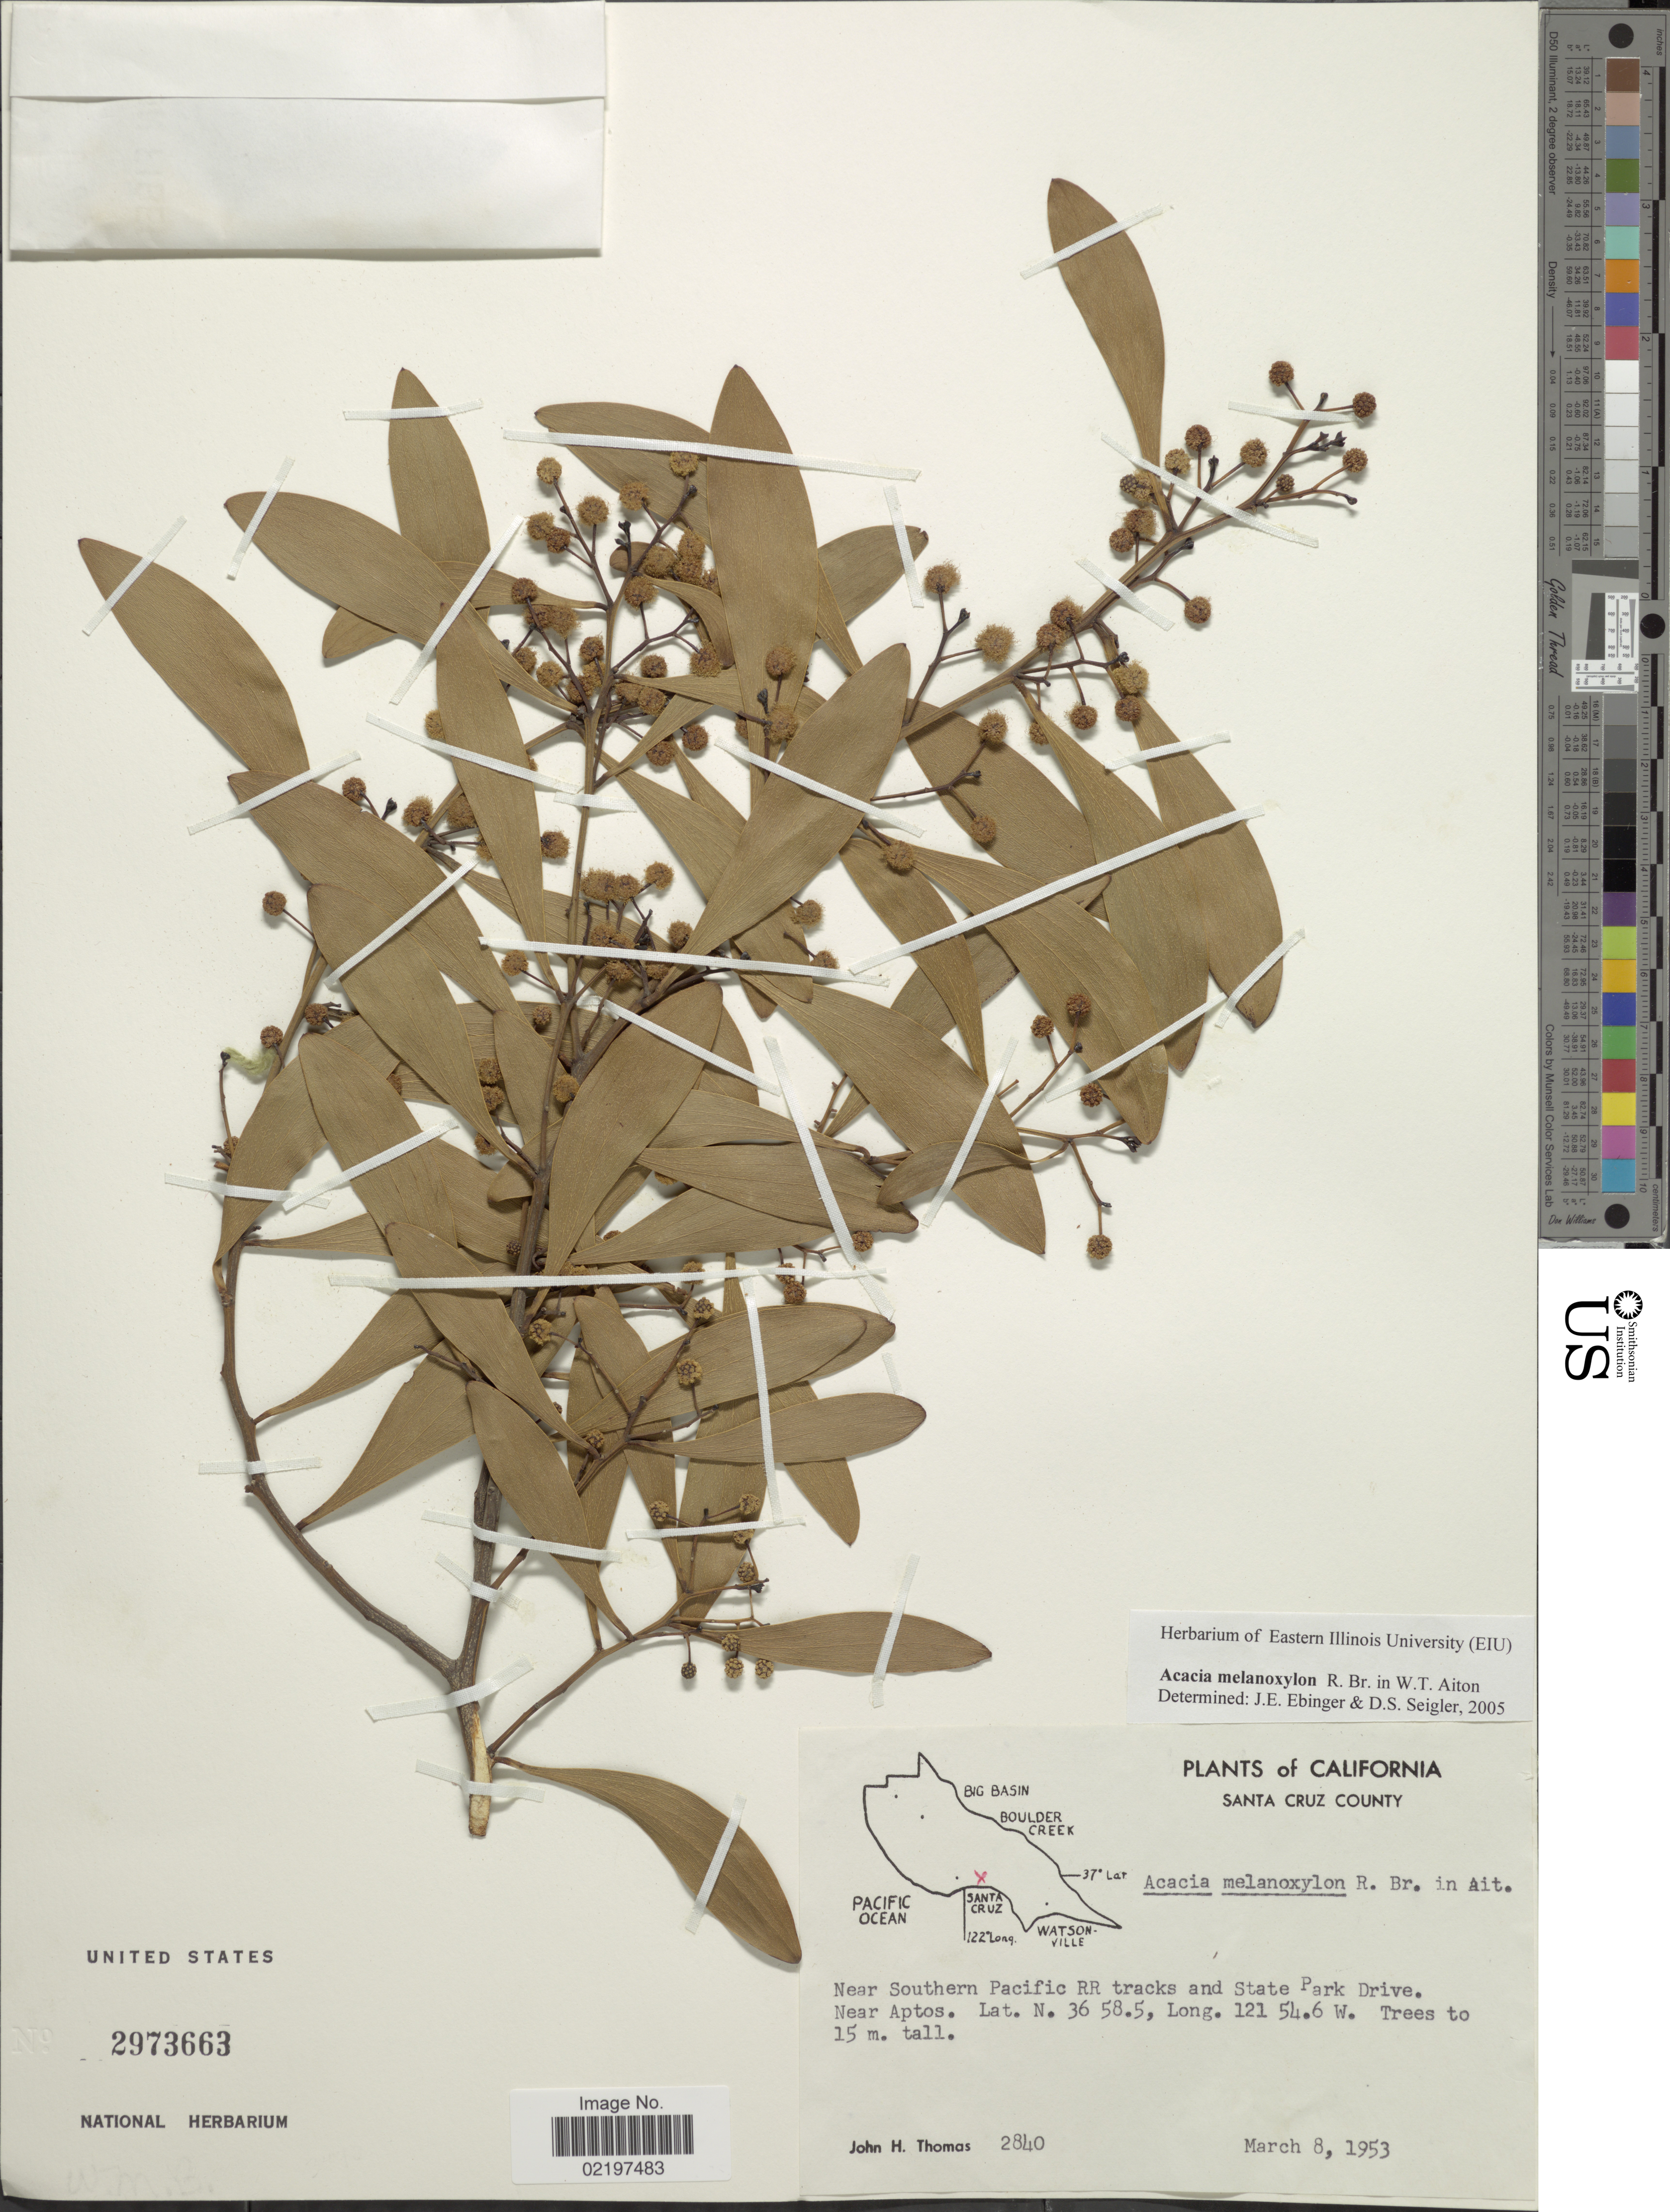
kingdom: Plantae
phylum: Tracheophyta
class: Magnoliopsida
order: Fabales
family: Fabaceae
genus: Acacia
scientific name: Acacia melanoxylon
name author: R. Br.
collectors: J. H. Thomas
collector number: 2840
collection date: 1953-03-08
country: United States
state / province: California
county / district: Santa Cruz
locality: Santa Cruz County, near Southern Pacific RR tracks and State Park Drive, near Aptos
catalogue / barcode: US 2973663